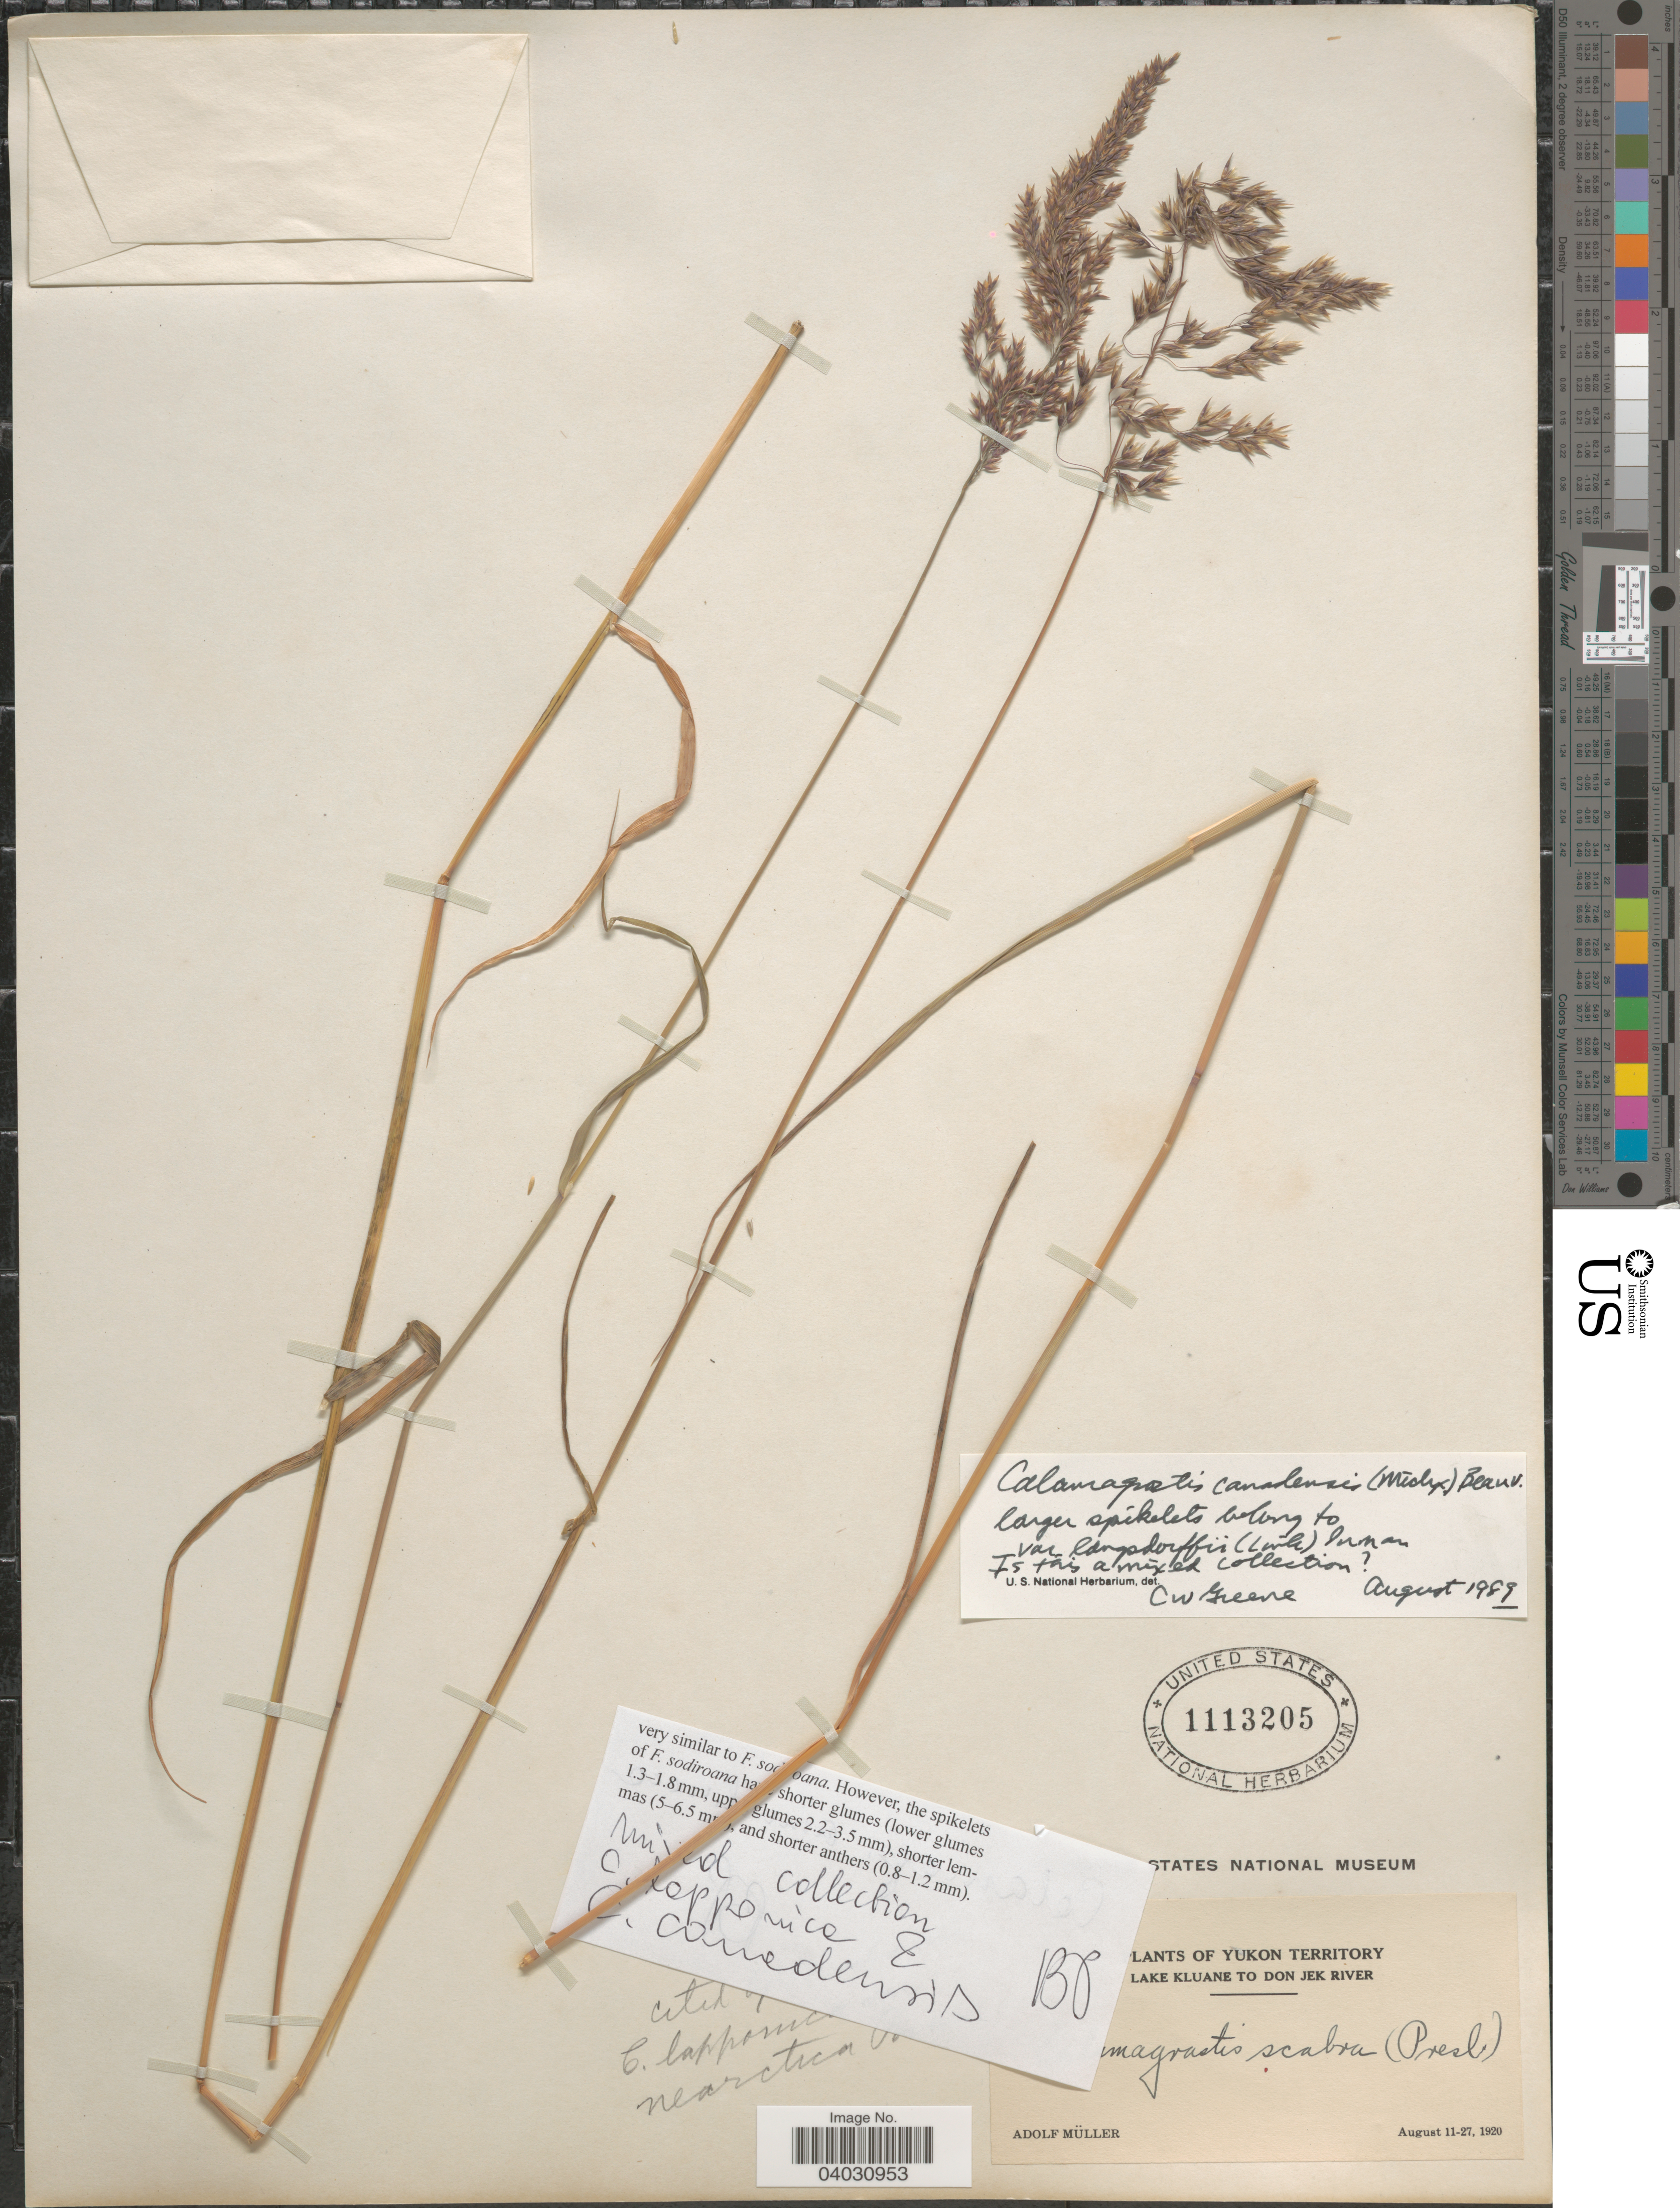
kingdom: Plantae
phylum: Tracheophyta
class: Liliopsida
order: Poales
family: Poaceae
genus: Calamagrostis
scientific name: Calamagrostis sp.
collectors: A. Muller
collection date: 1920-08-11/1920-08-27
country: Canada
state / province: Yukon Territory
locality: Lake Kluane to Don Jek River.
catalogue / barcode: US 1113205